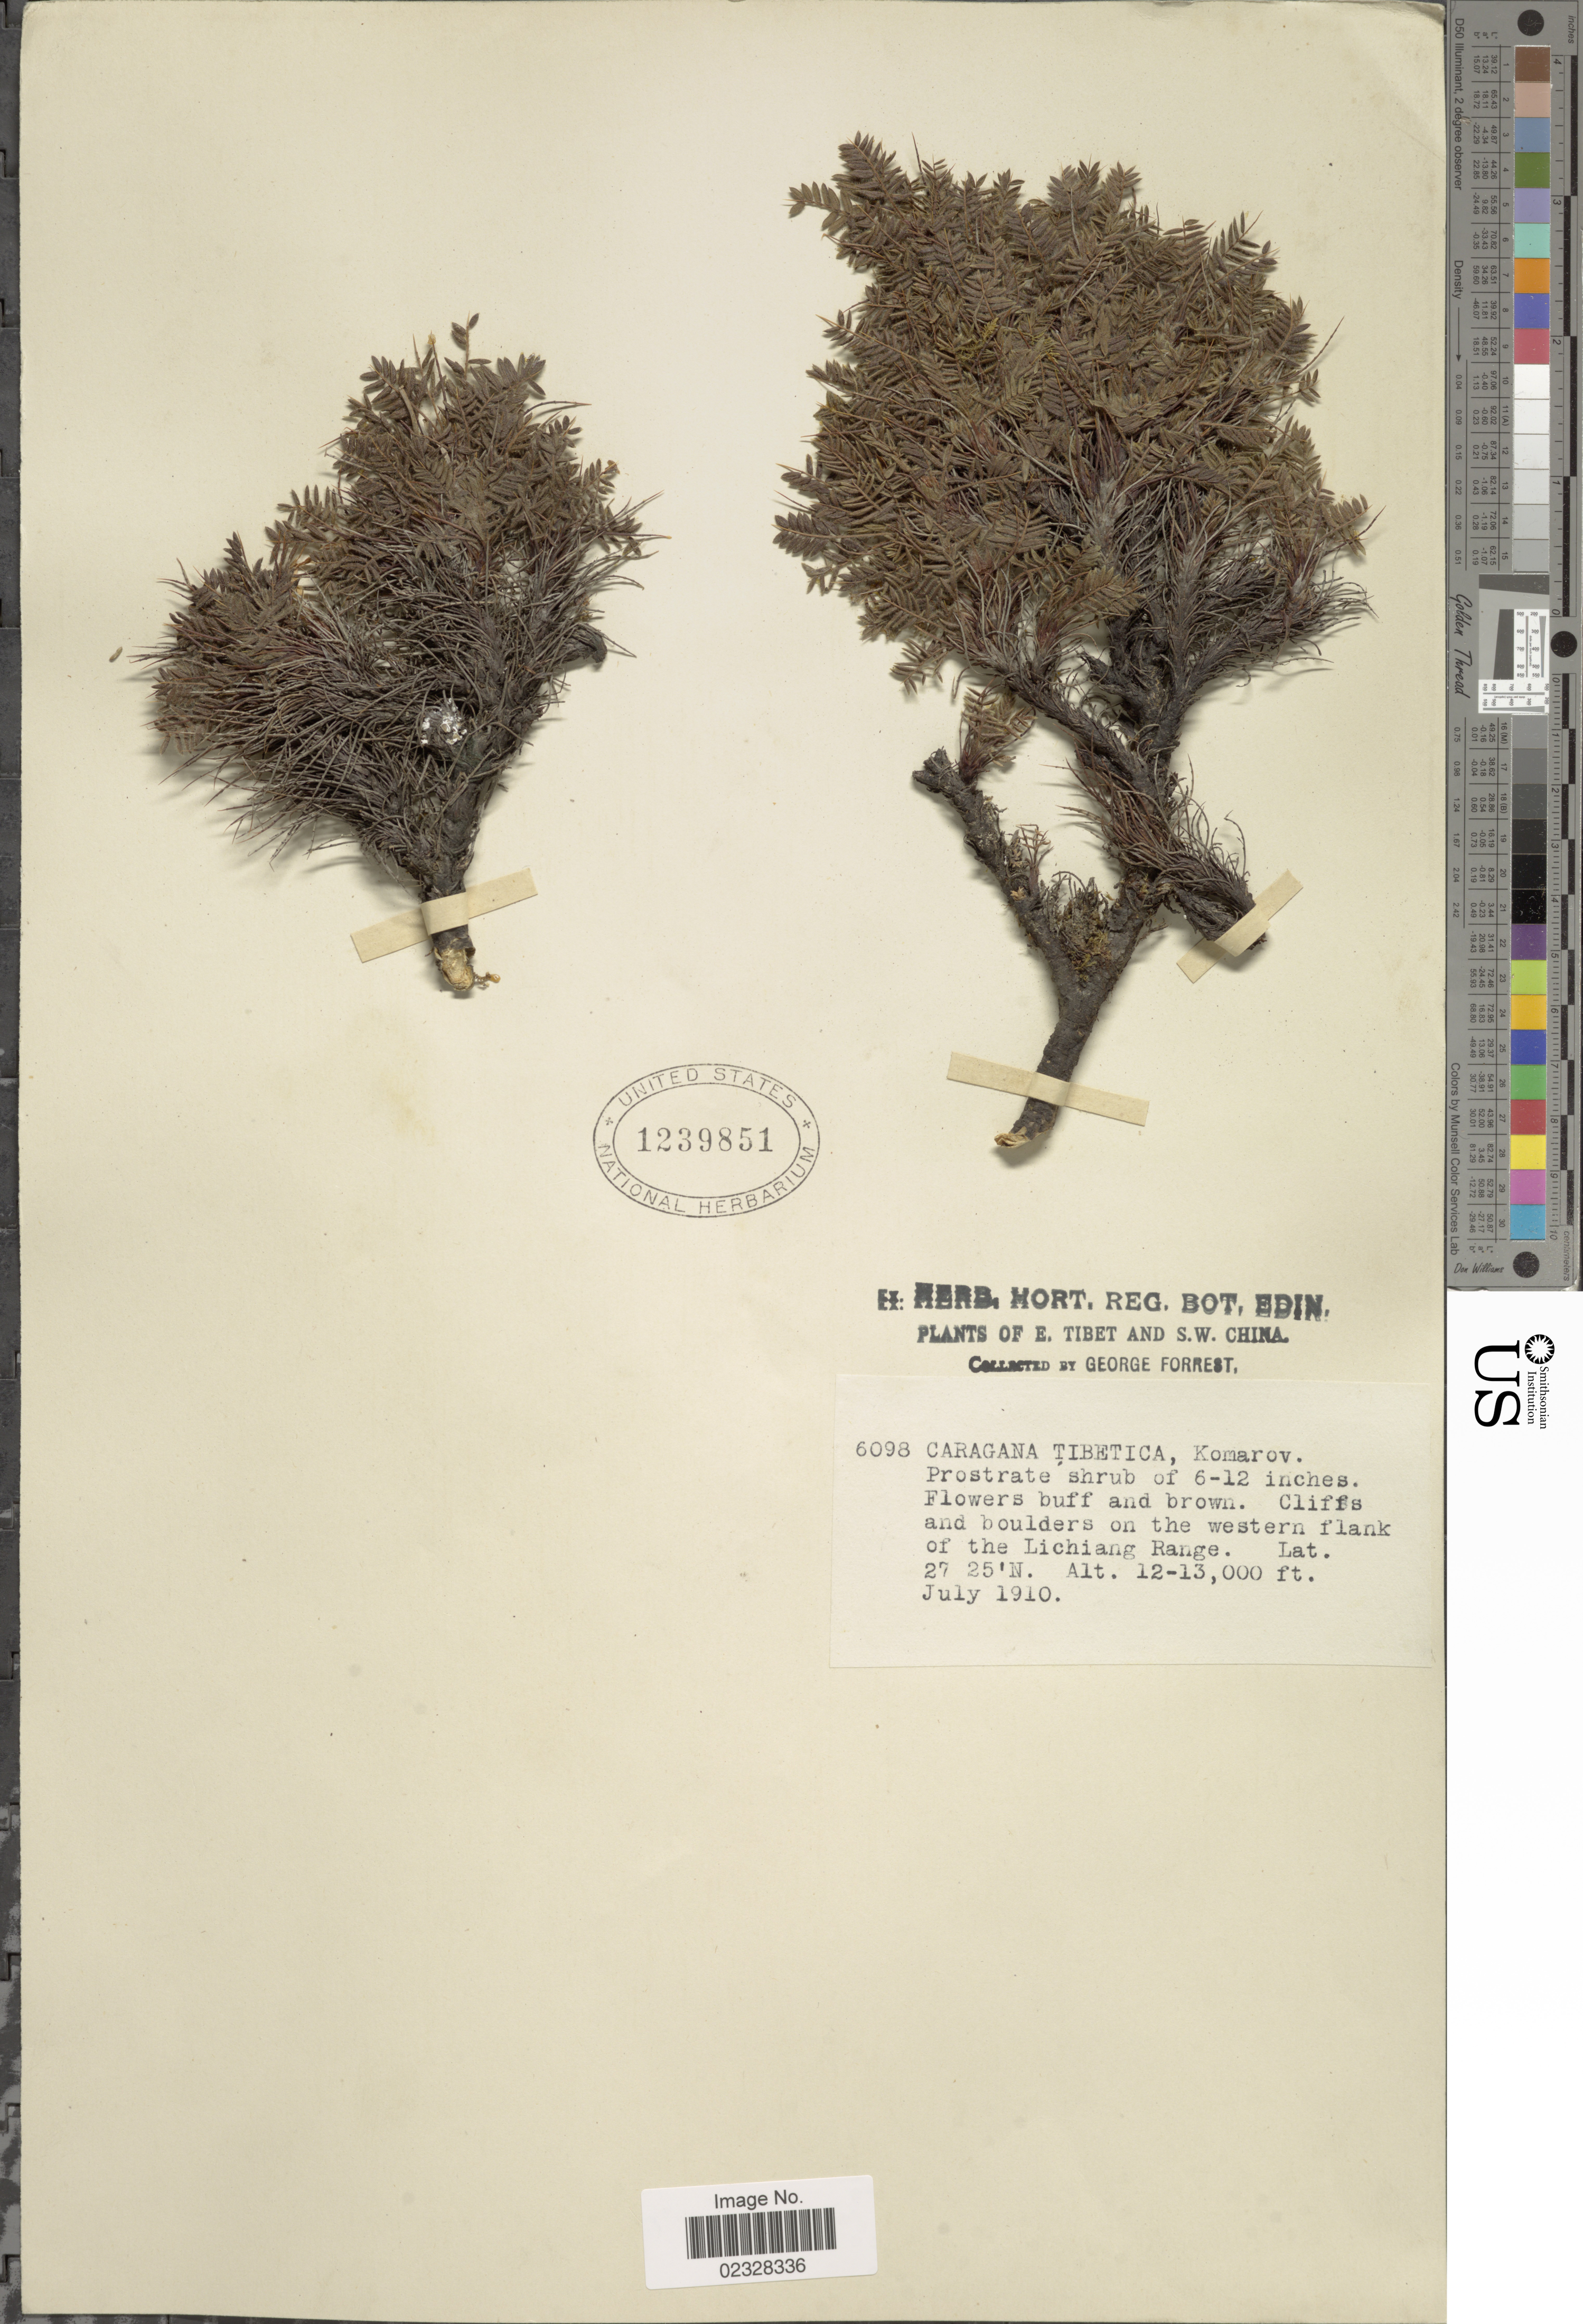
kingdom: Plantae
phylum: Tracheophyta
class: Magnoliopsida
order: Fabales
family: Fabaceae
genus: Caragana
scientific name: Caragana tibetica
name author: (Maxim. ex C.K. Schneid.) Kom.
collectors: G. Forrest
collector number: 6098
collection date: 1910-07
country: China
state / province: Yunnan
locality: E. Tibet and S.W. China, cliffs and boulders on the western flank of the Lichiang Range.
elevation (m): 3658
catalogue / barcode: US 1239851